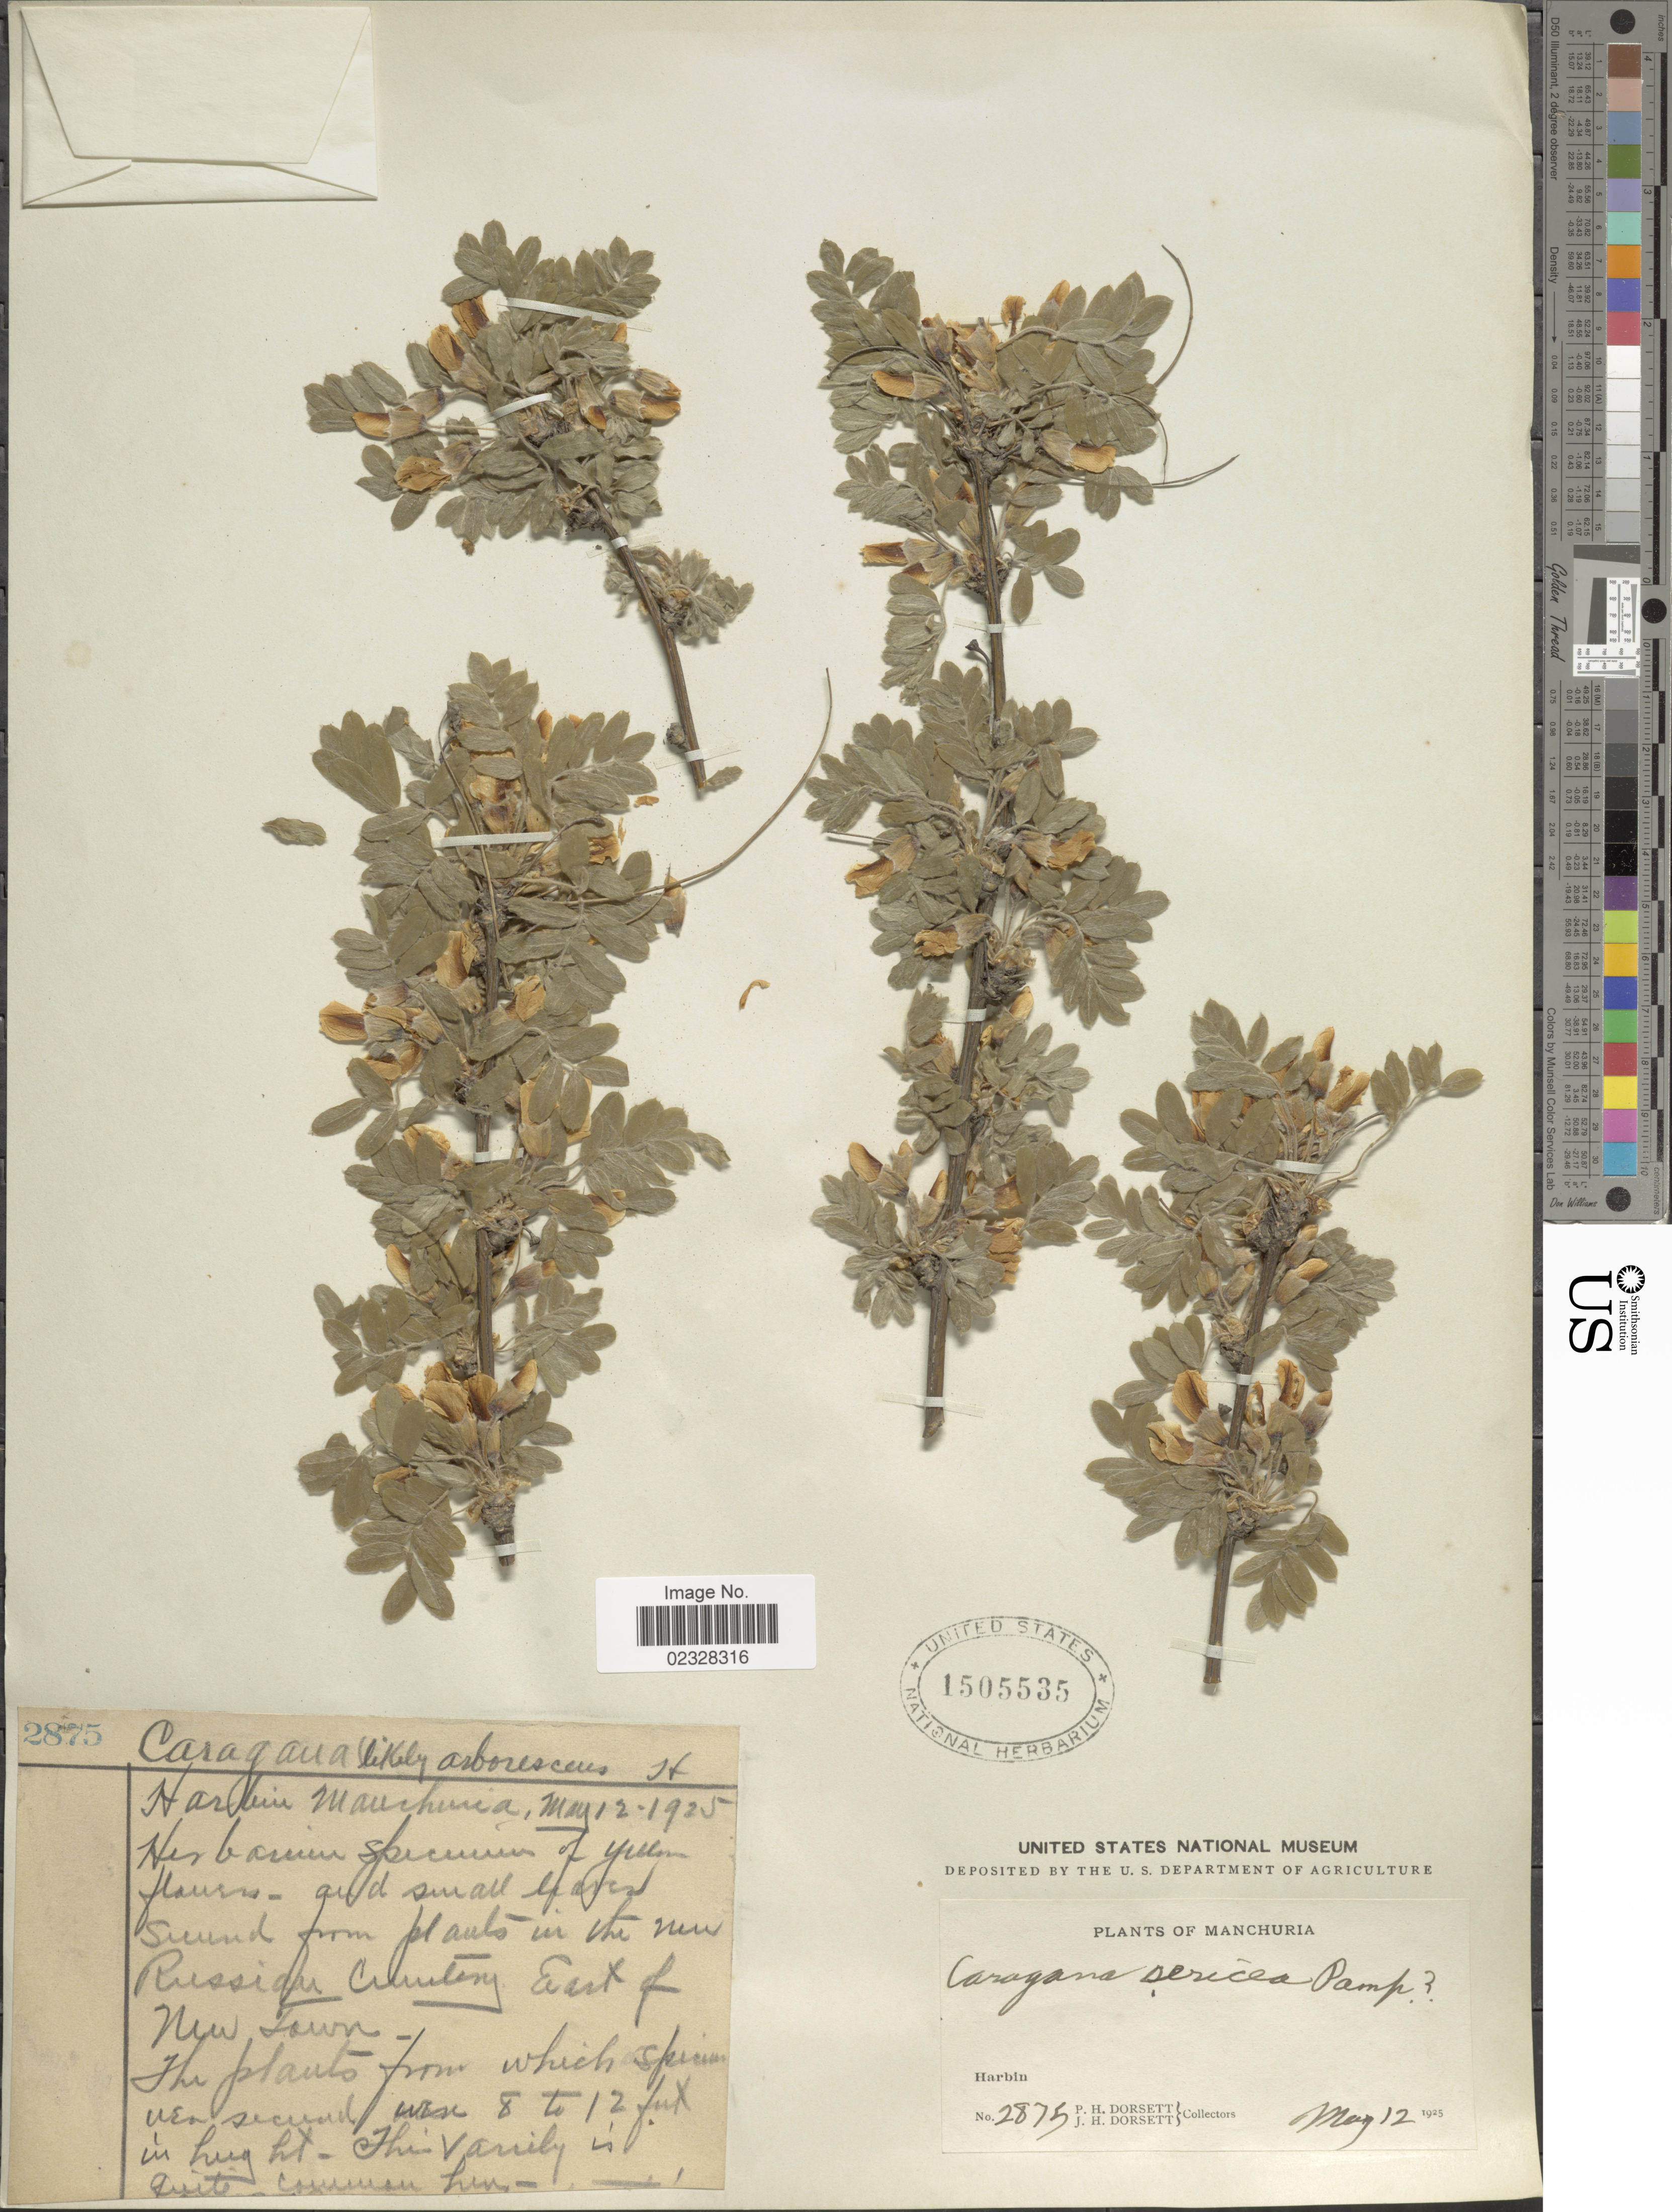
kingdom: Plantae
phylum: Tracheophyta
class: Magnoliopsida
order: Fabales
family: Fabaceae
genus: Caragana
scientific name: Caragana sericea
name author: Pamp. ex Kom.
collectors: P. H. Dorsett & J. Dorsett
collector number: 2875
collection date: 1925-05-12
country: China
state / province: Heilongjiang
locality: Manchuria, Harbin, Russian County [interpreted] East of New Town [unsure placement].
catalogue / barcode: US 1505535